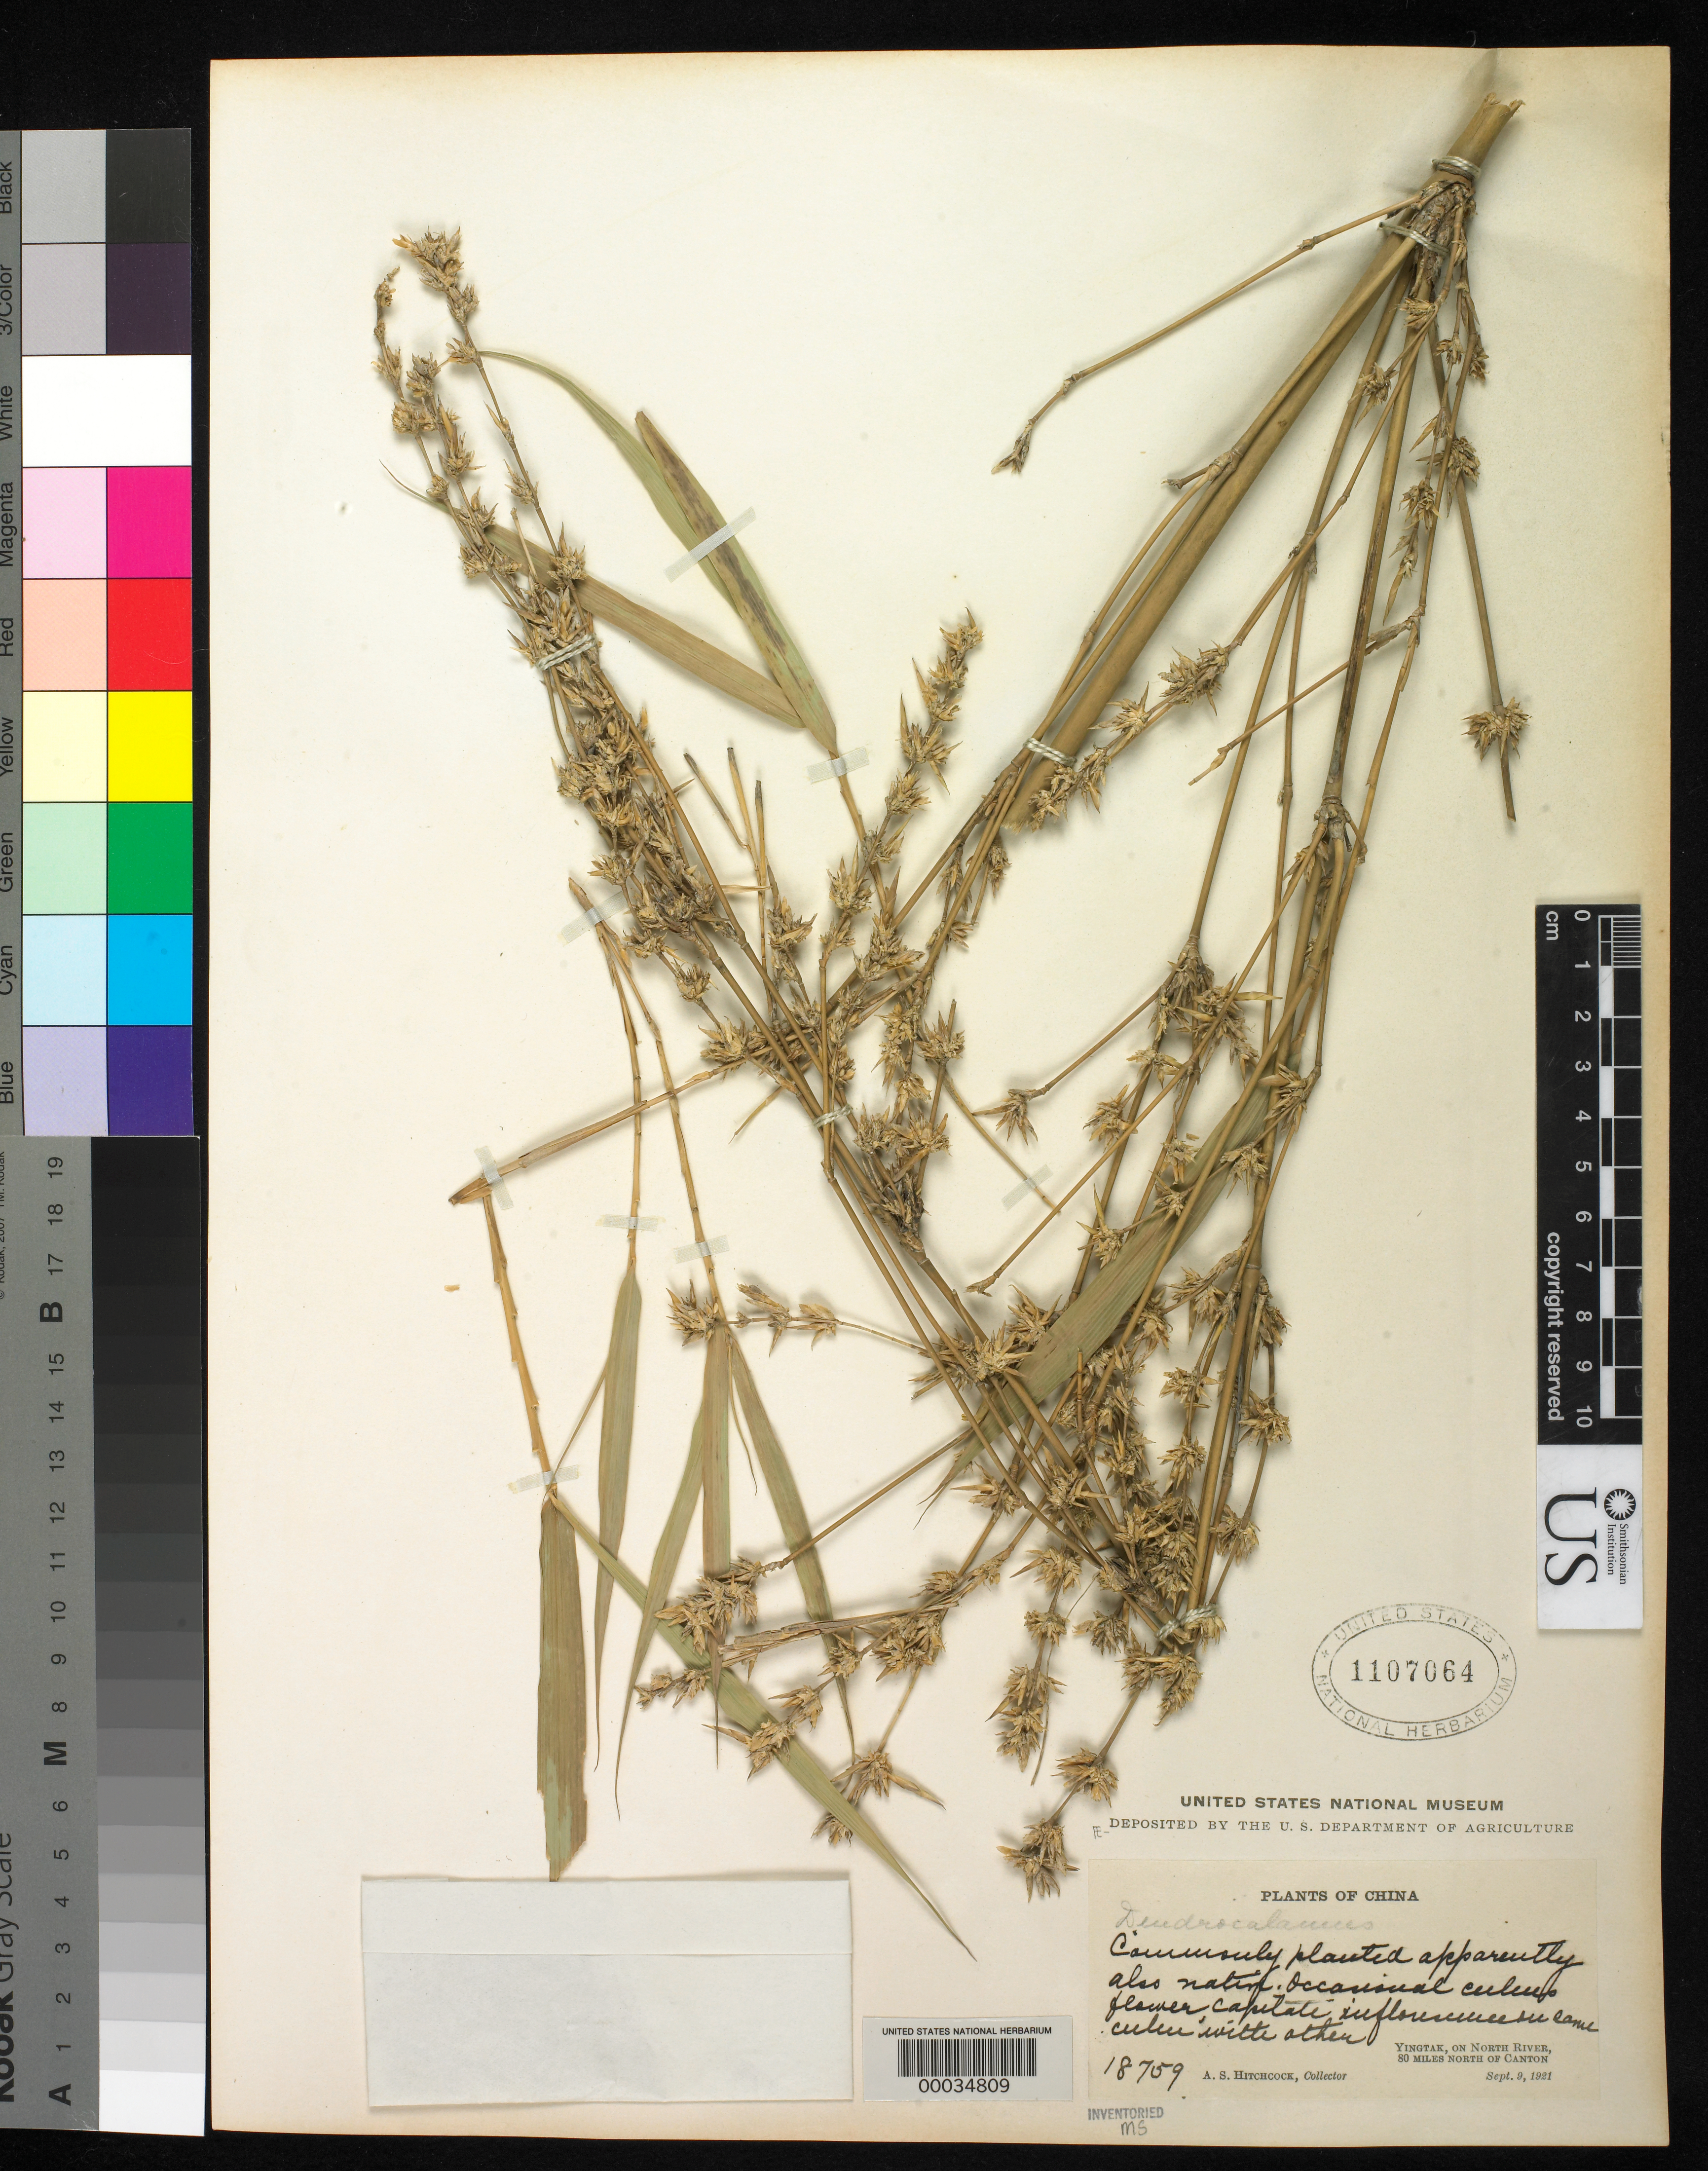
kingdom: Plantae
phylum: Tracheophyta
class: Liliopsida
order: Poales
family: Poaceae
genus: Bambusa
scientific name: Bambusa dissimulator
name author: McClure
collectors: A. S. Hitchcock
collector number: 18759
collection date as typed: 09 Sep 1921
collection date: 1921-09-09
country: China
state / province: Guangdong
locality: Canton, yingak, north river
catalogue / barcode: US 1107064